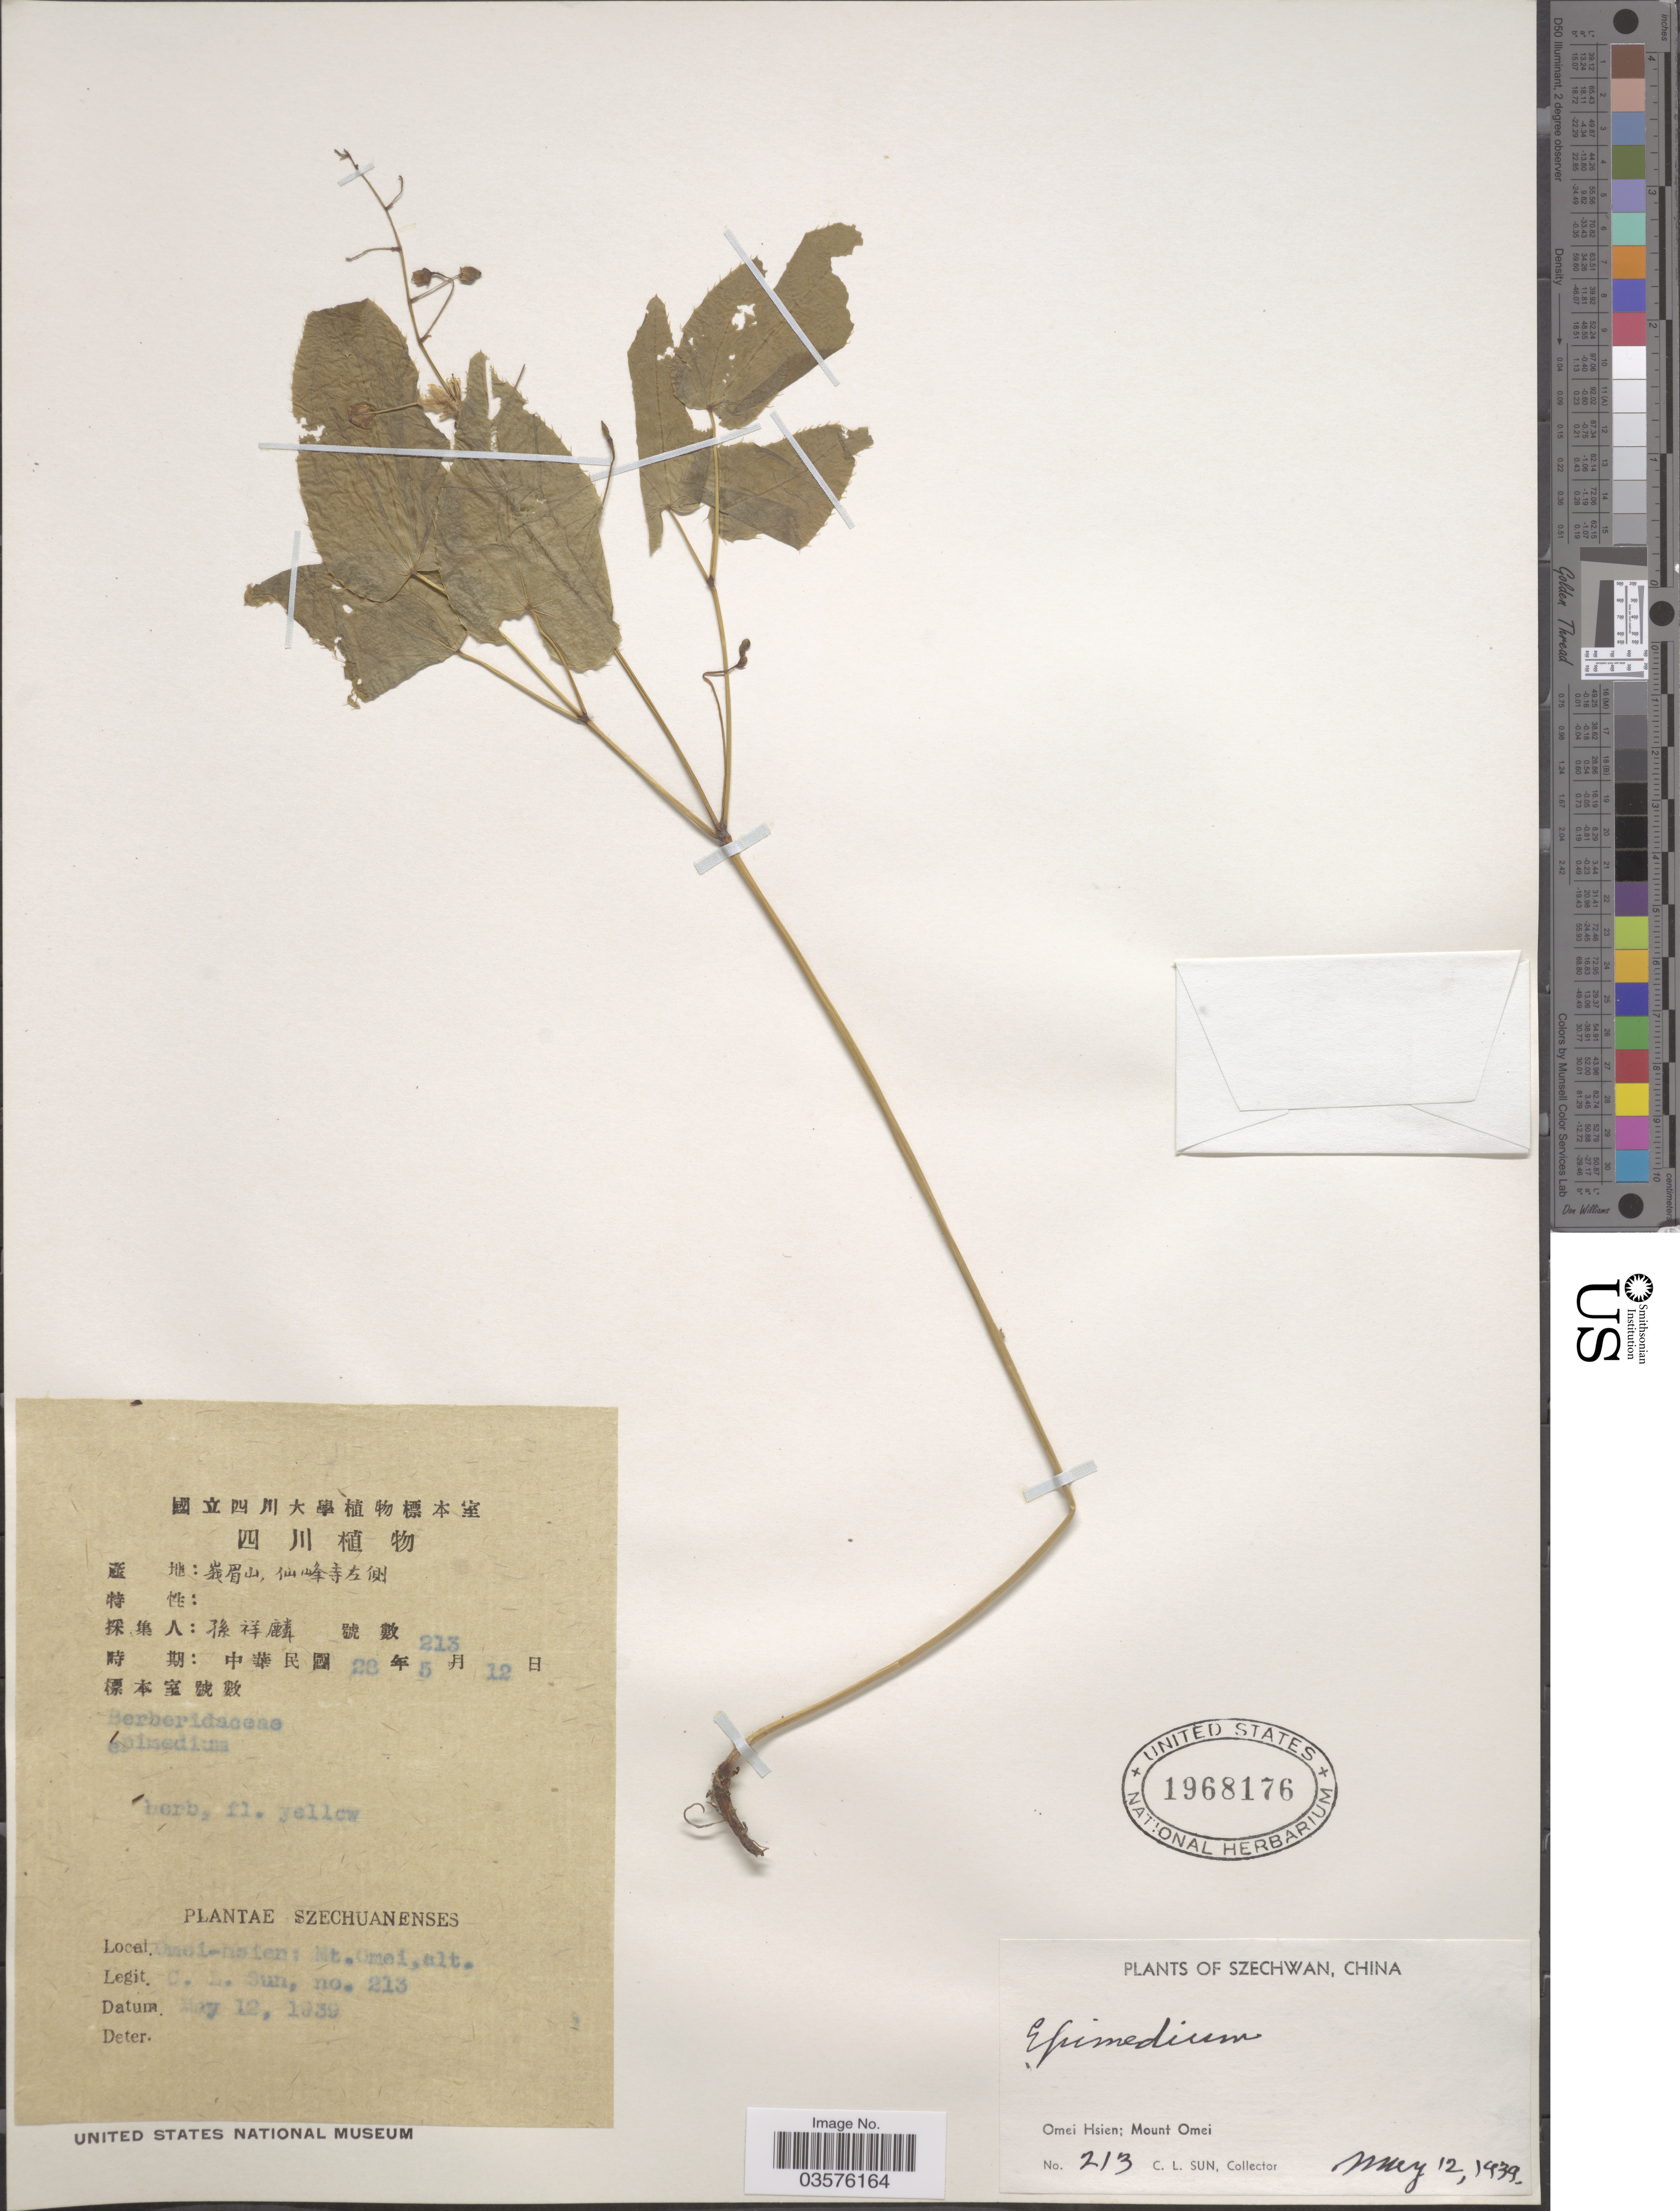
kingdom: Plantae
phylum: Tracheophyta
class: Magnoliopsida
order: Ranunculales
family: Berberidaceae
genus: Epimedium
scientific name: Epimedium sp.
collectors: C. Sun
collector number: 213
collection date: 1939-05-12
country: China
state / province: Sichuan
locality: Szechwan, Omei-hsien: Mt. Omei.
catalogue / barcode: US 1968176